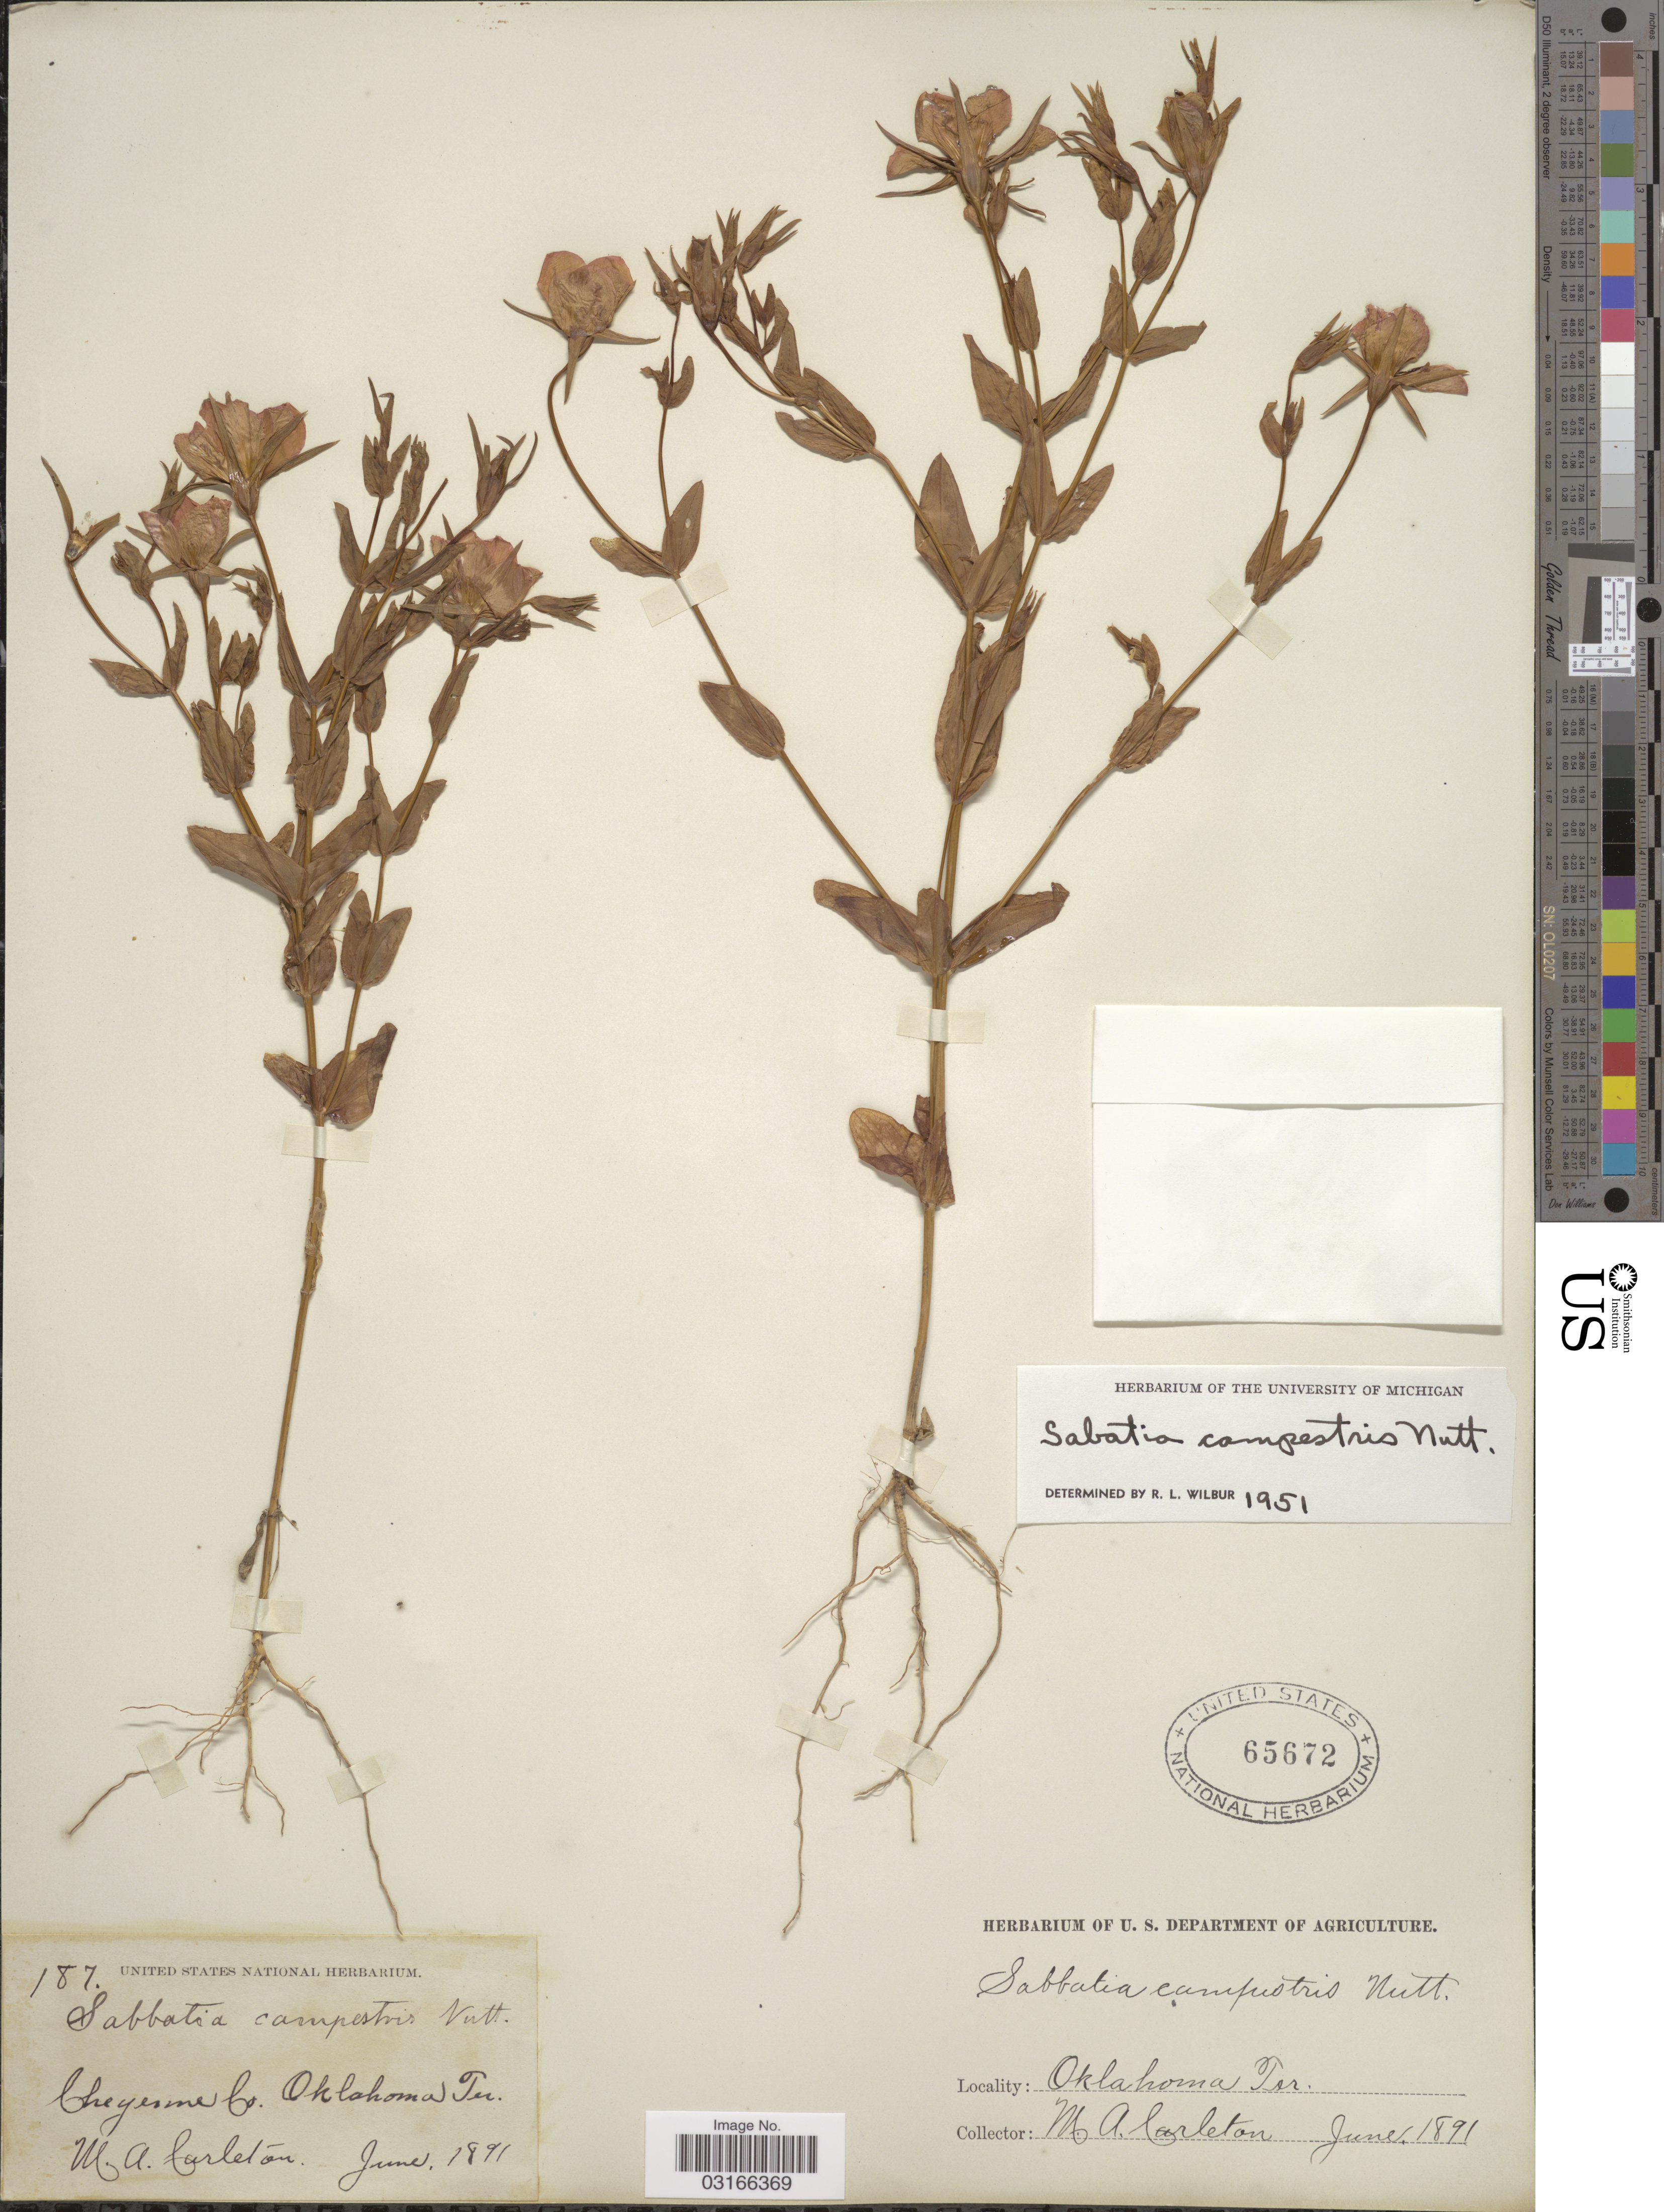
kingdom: Plantae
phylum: Tracheophyta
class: Magnoliopsida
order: Gentianales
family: Gentianaceae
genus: Sabatia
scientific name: Sabatia campestris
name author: Nutt.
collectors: M. A. Carleton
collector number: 187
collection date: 1891-06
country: United States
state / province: Oklahoma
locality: Cheyenne Co. Oklahoma Ter.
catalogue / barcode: US 65672